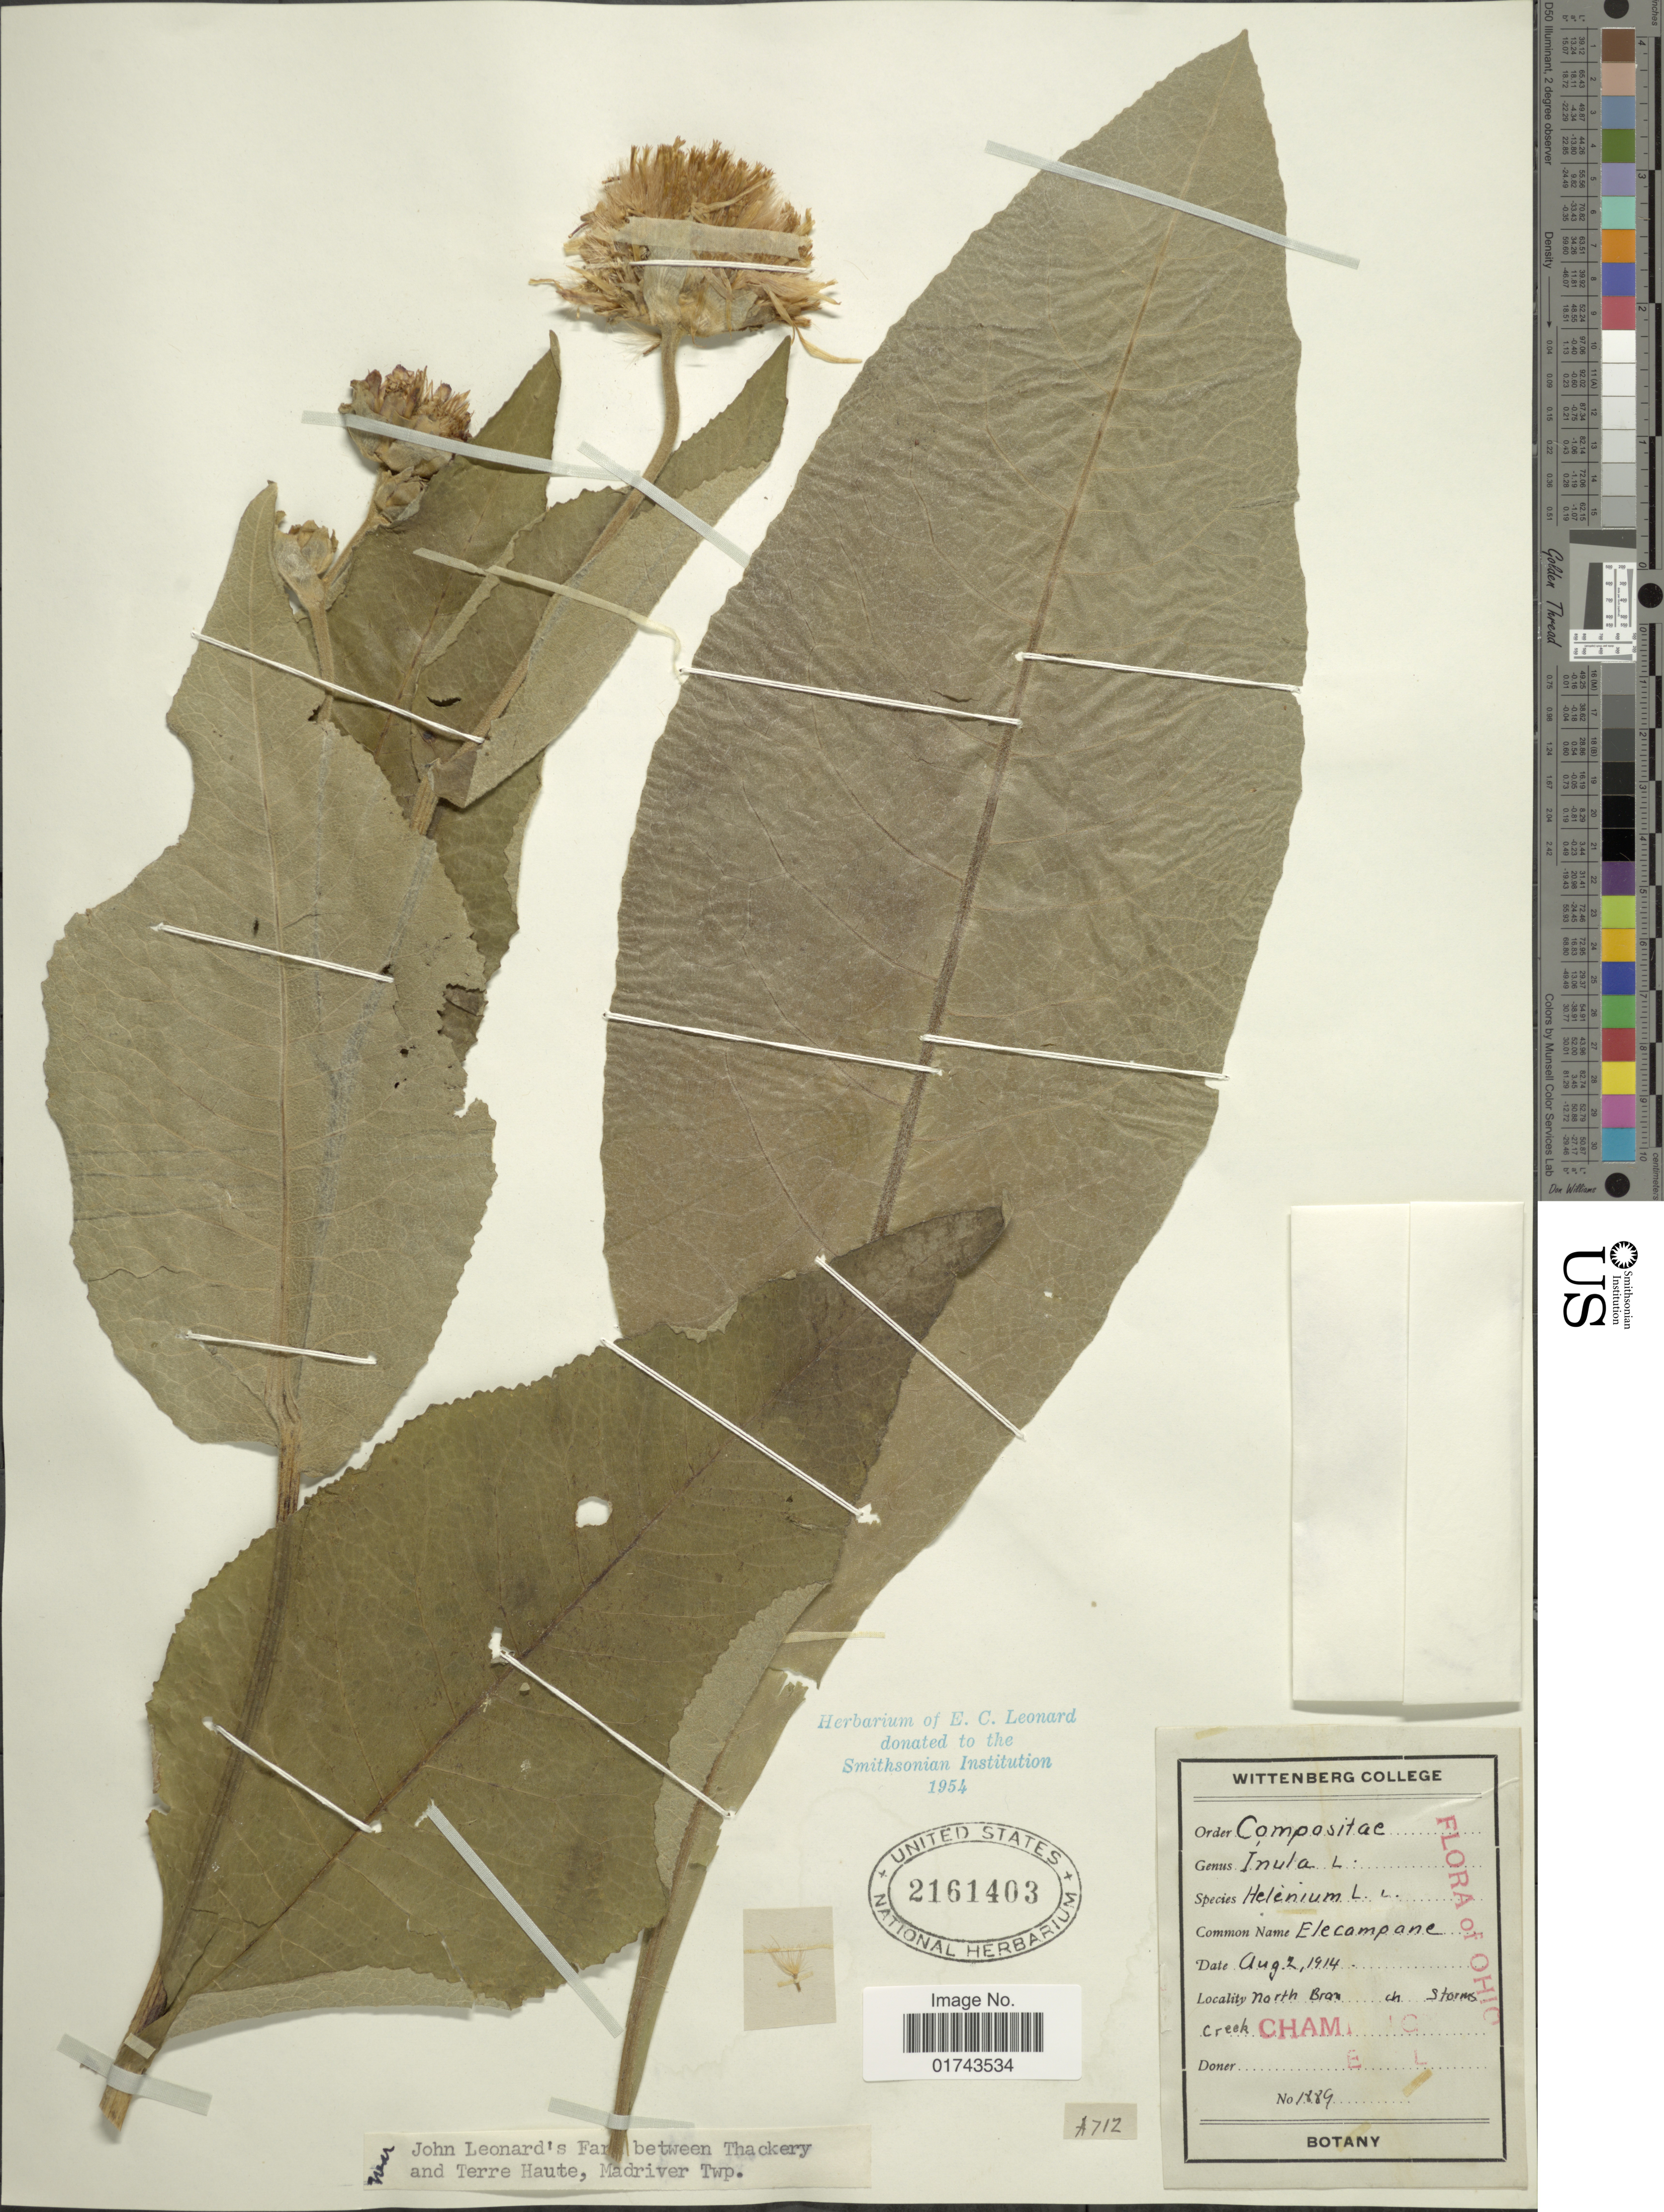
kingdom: Plantae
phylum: Tracheophyta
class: Magnoliopsida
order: Asterales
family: Asteraceae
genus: Inula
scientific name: Inula helenium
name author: L.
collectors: E. C. Leonard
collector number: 1889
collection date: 1914-08-02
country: United States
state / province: Ohio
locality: John Leonard's Farm between Thackery and Terre Haute, Madriver Twp.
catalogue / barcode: US 2161403